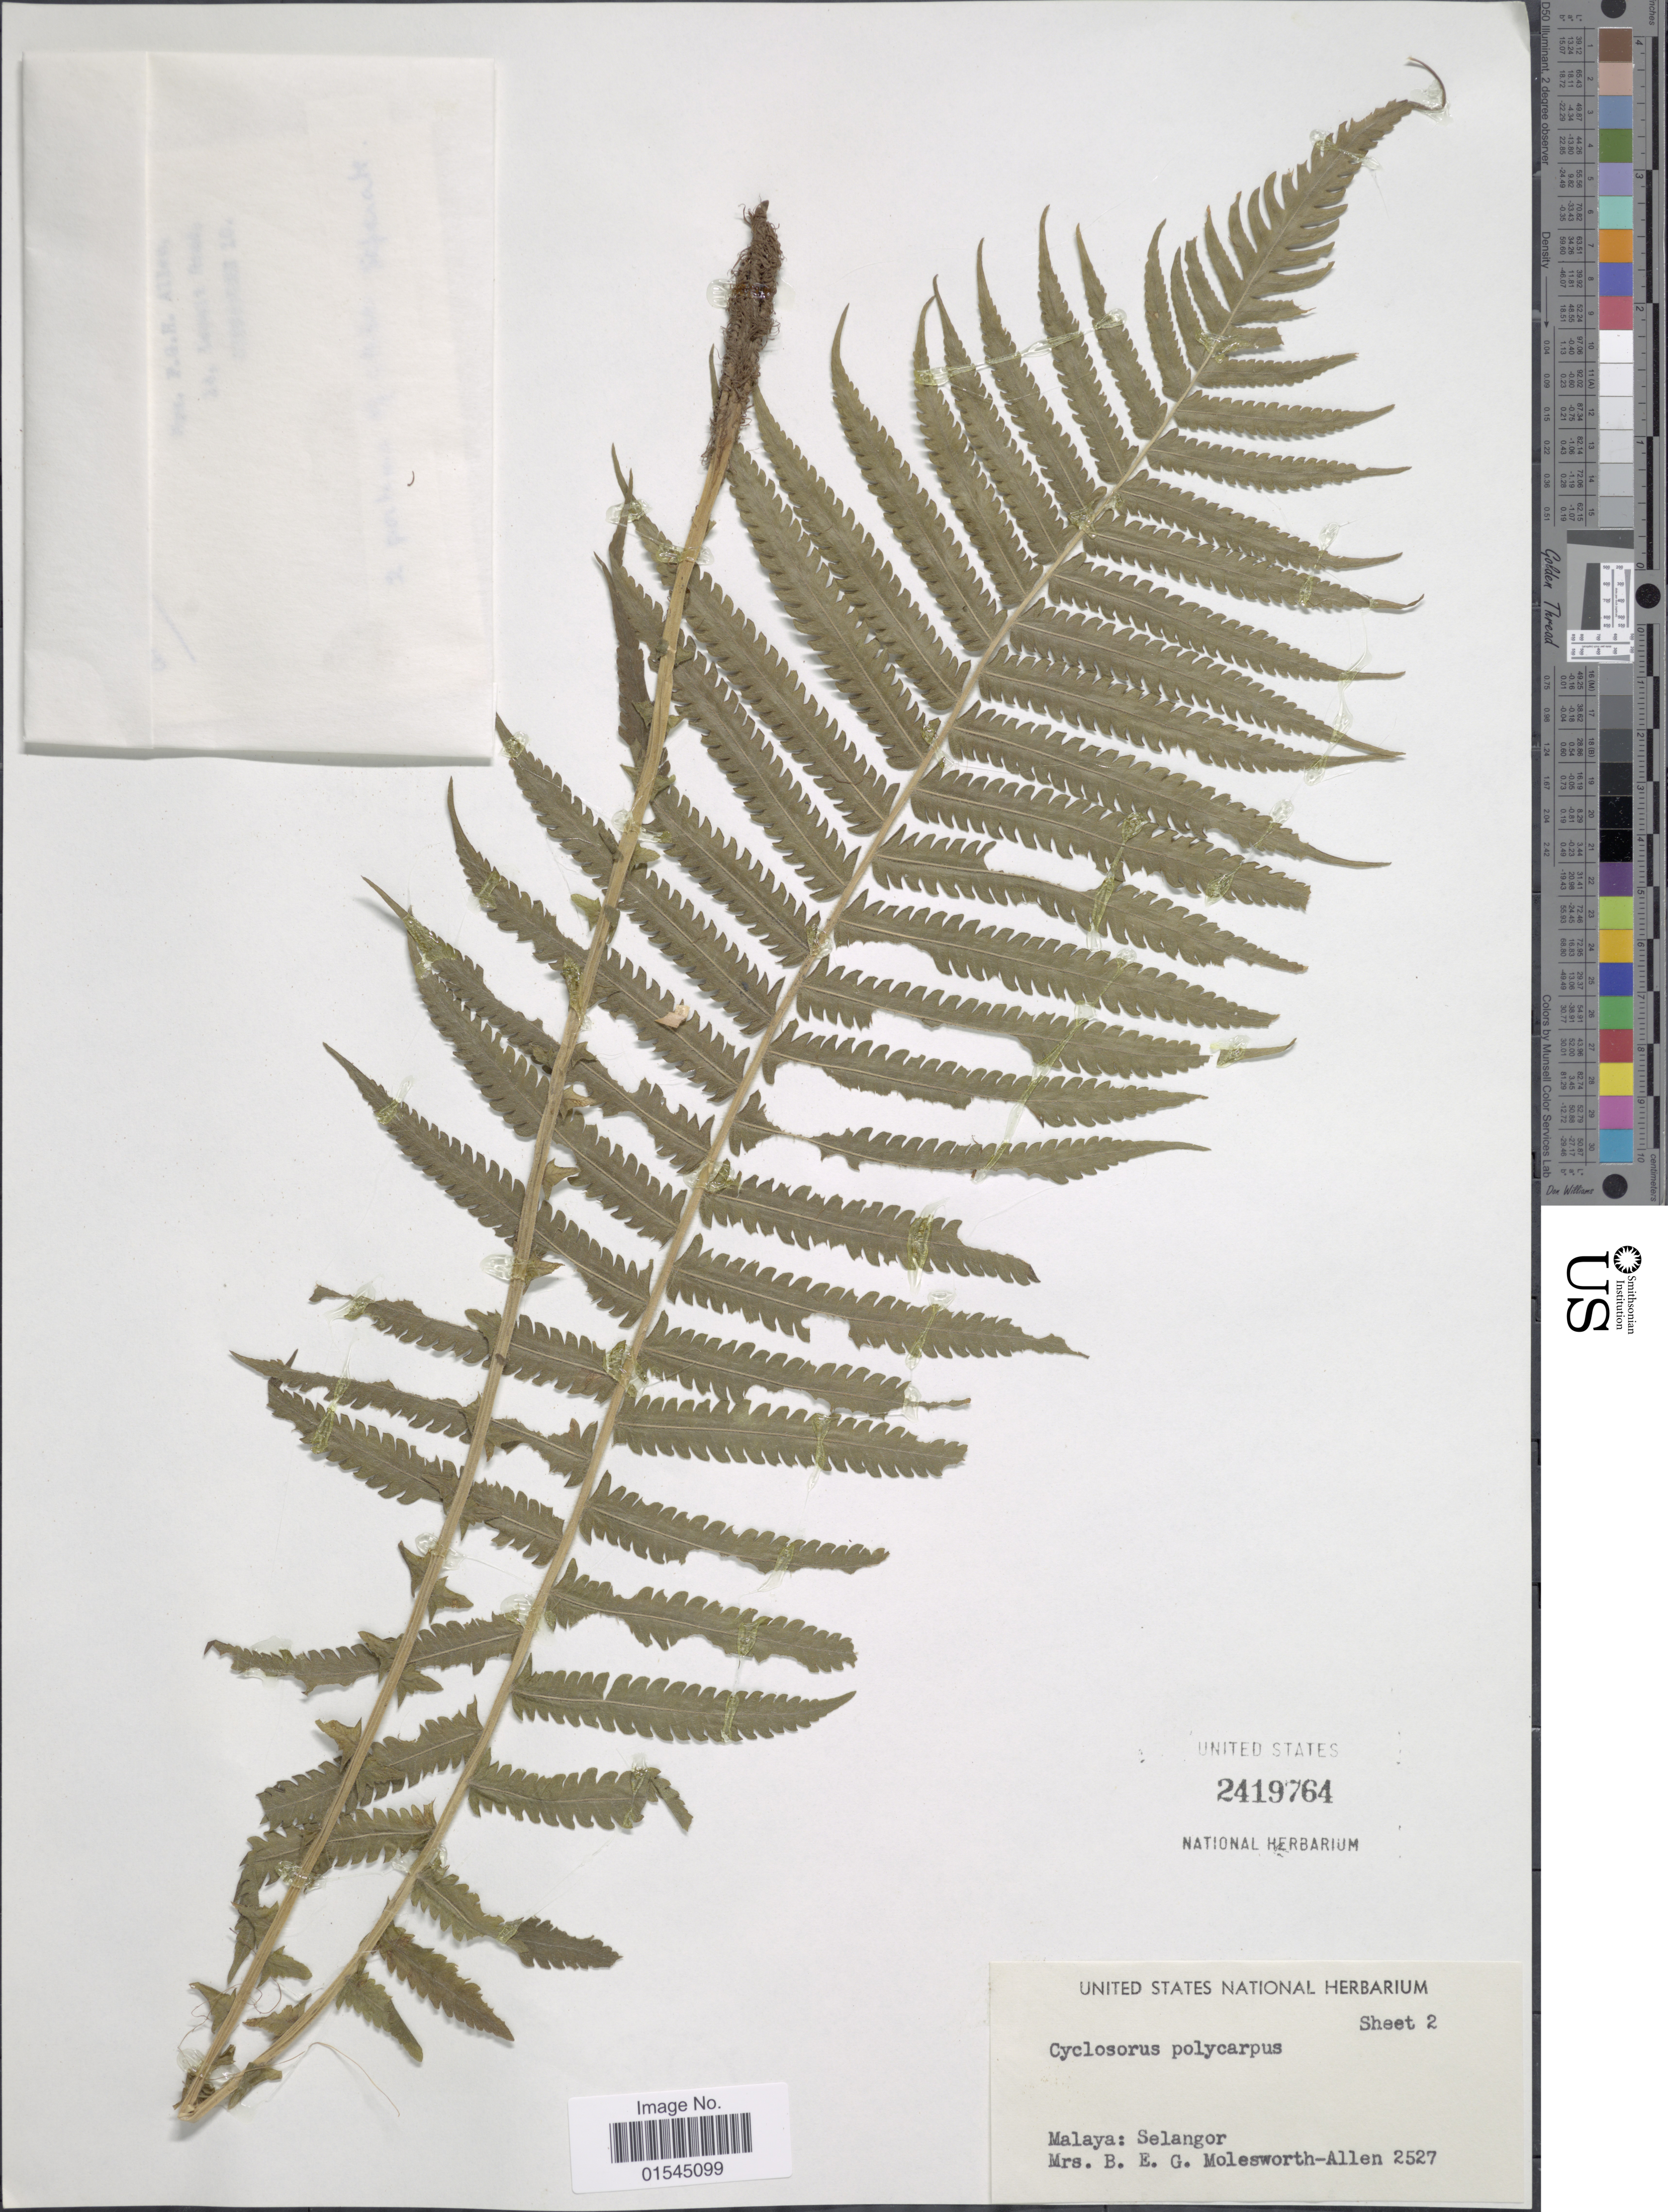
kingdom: Plantae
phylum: Tracheophyta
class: Polypodiopsida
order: Polypodiales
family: Thelypteridaceae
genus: Sphaerostephanos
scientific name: Sphaerostephanos polycarpus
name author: (Blume) Copel.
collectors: B. E. G. Molesworth-Allen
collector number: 2527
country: Malaysia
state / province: Selangor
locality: Malaya: Selangor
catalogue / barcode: US 2419764